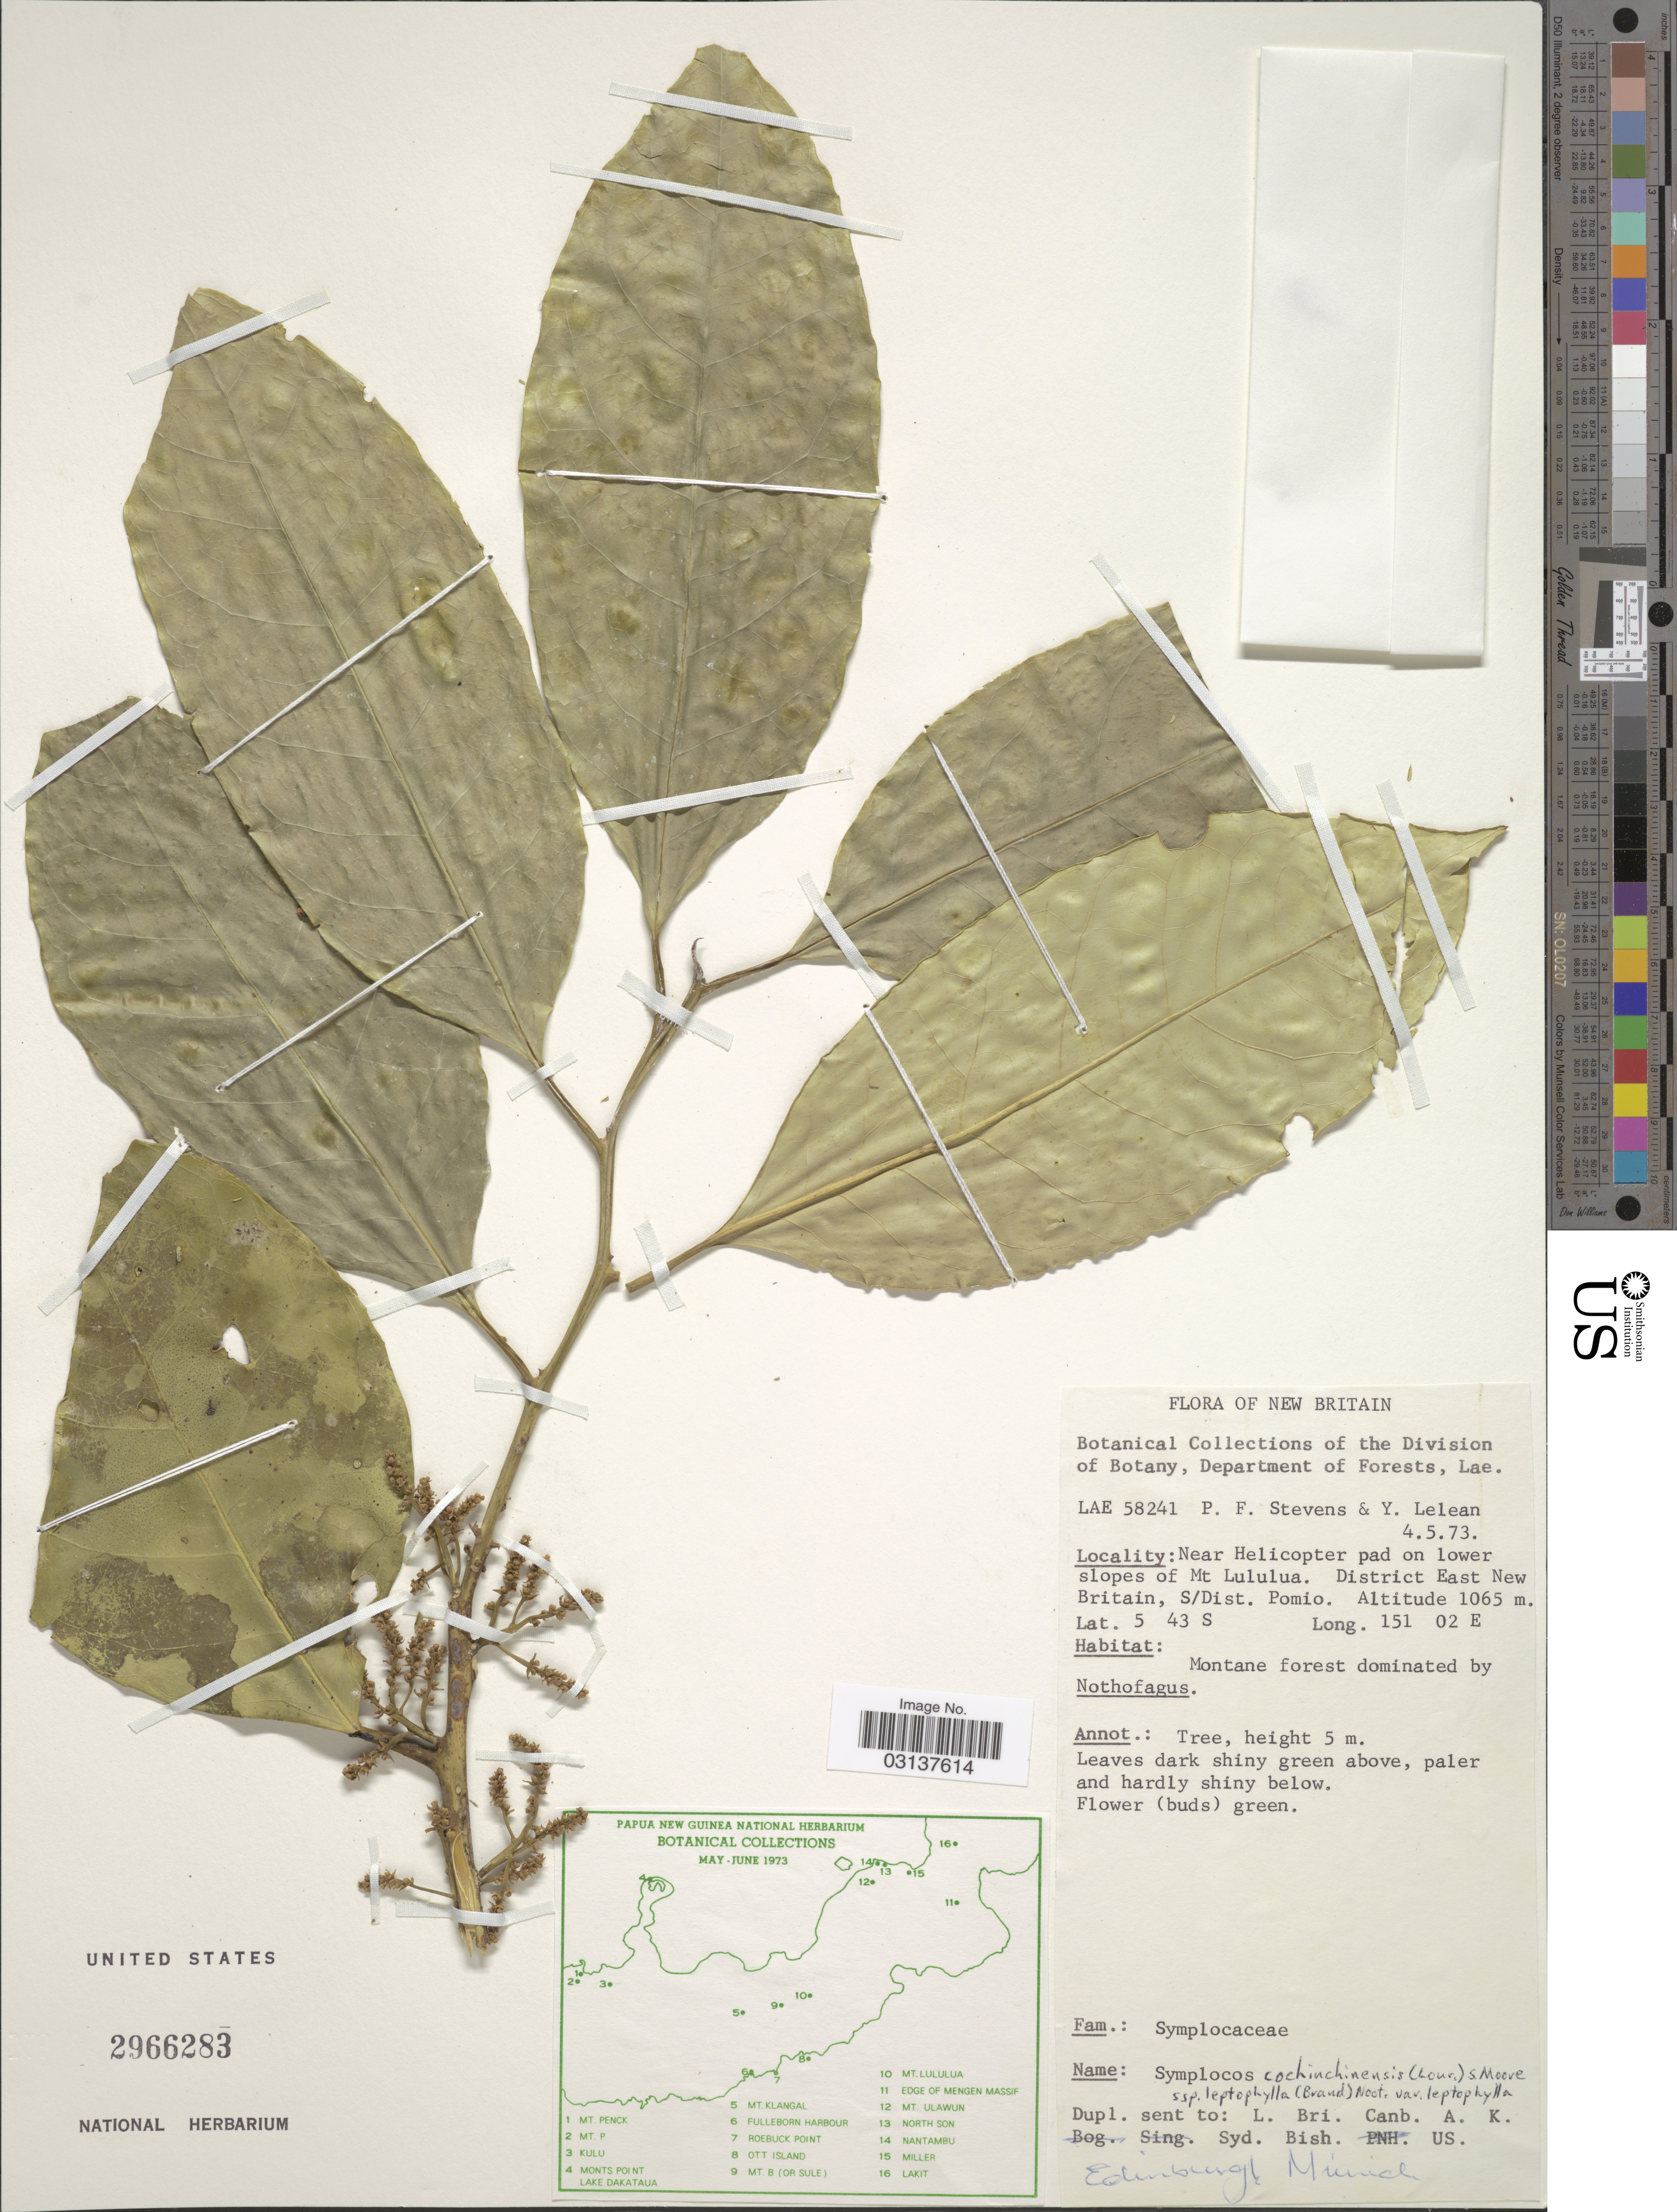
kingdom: Plantae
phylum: Tracheophyta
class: Magnoliopsida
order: Ericales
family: Symplocaceae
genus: Symplocos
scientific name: Symplocos cochinchinensis var. leptophylla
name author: (Brand) Noot.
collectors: P. F. Stevens & Y. Lelean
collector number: LAE 58241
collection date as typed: Transcribed d/m/y: 4/5/73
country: Papua New Guinea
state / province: East New Britain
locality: New Britain, Near Helicopter pad on lower slopes of Mt Lululua, District East New Britain, S/Dist. Pomio.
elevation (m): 1065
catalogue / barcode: US 2966283